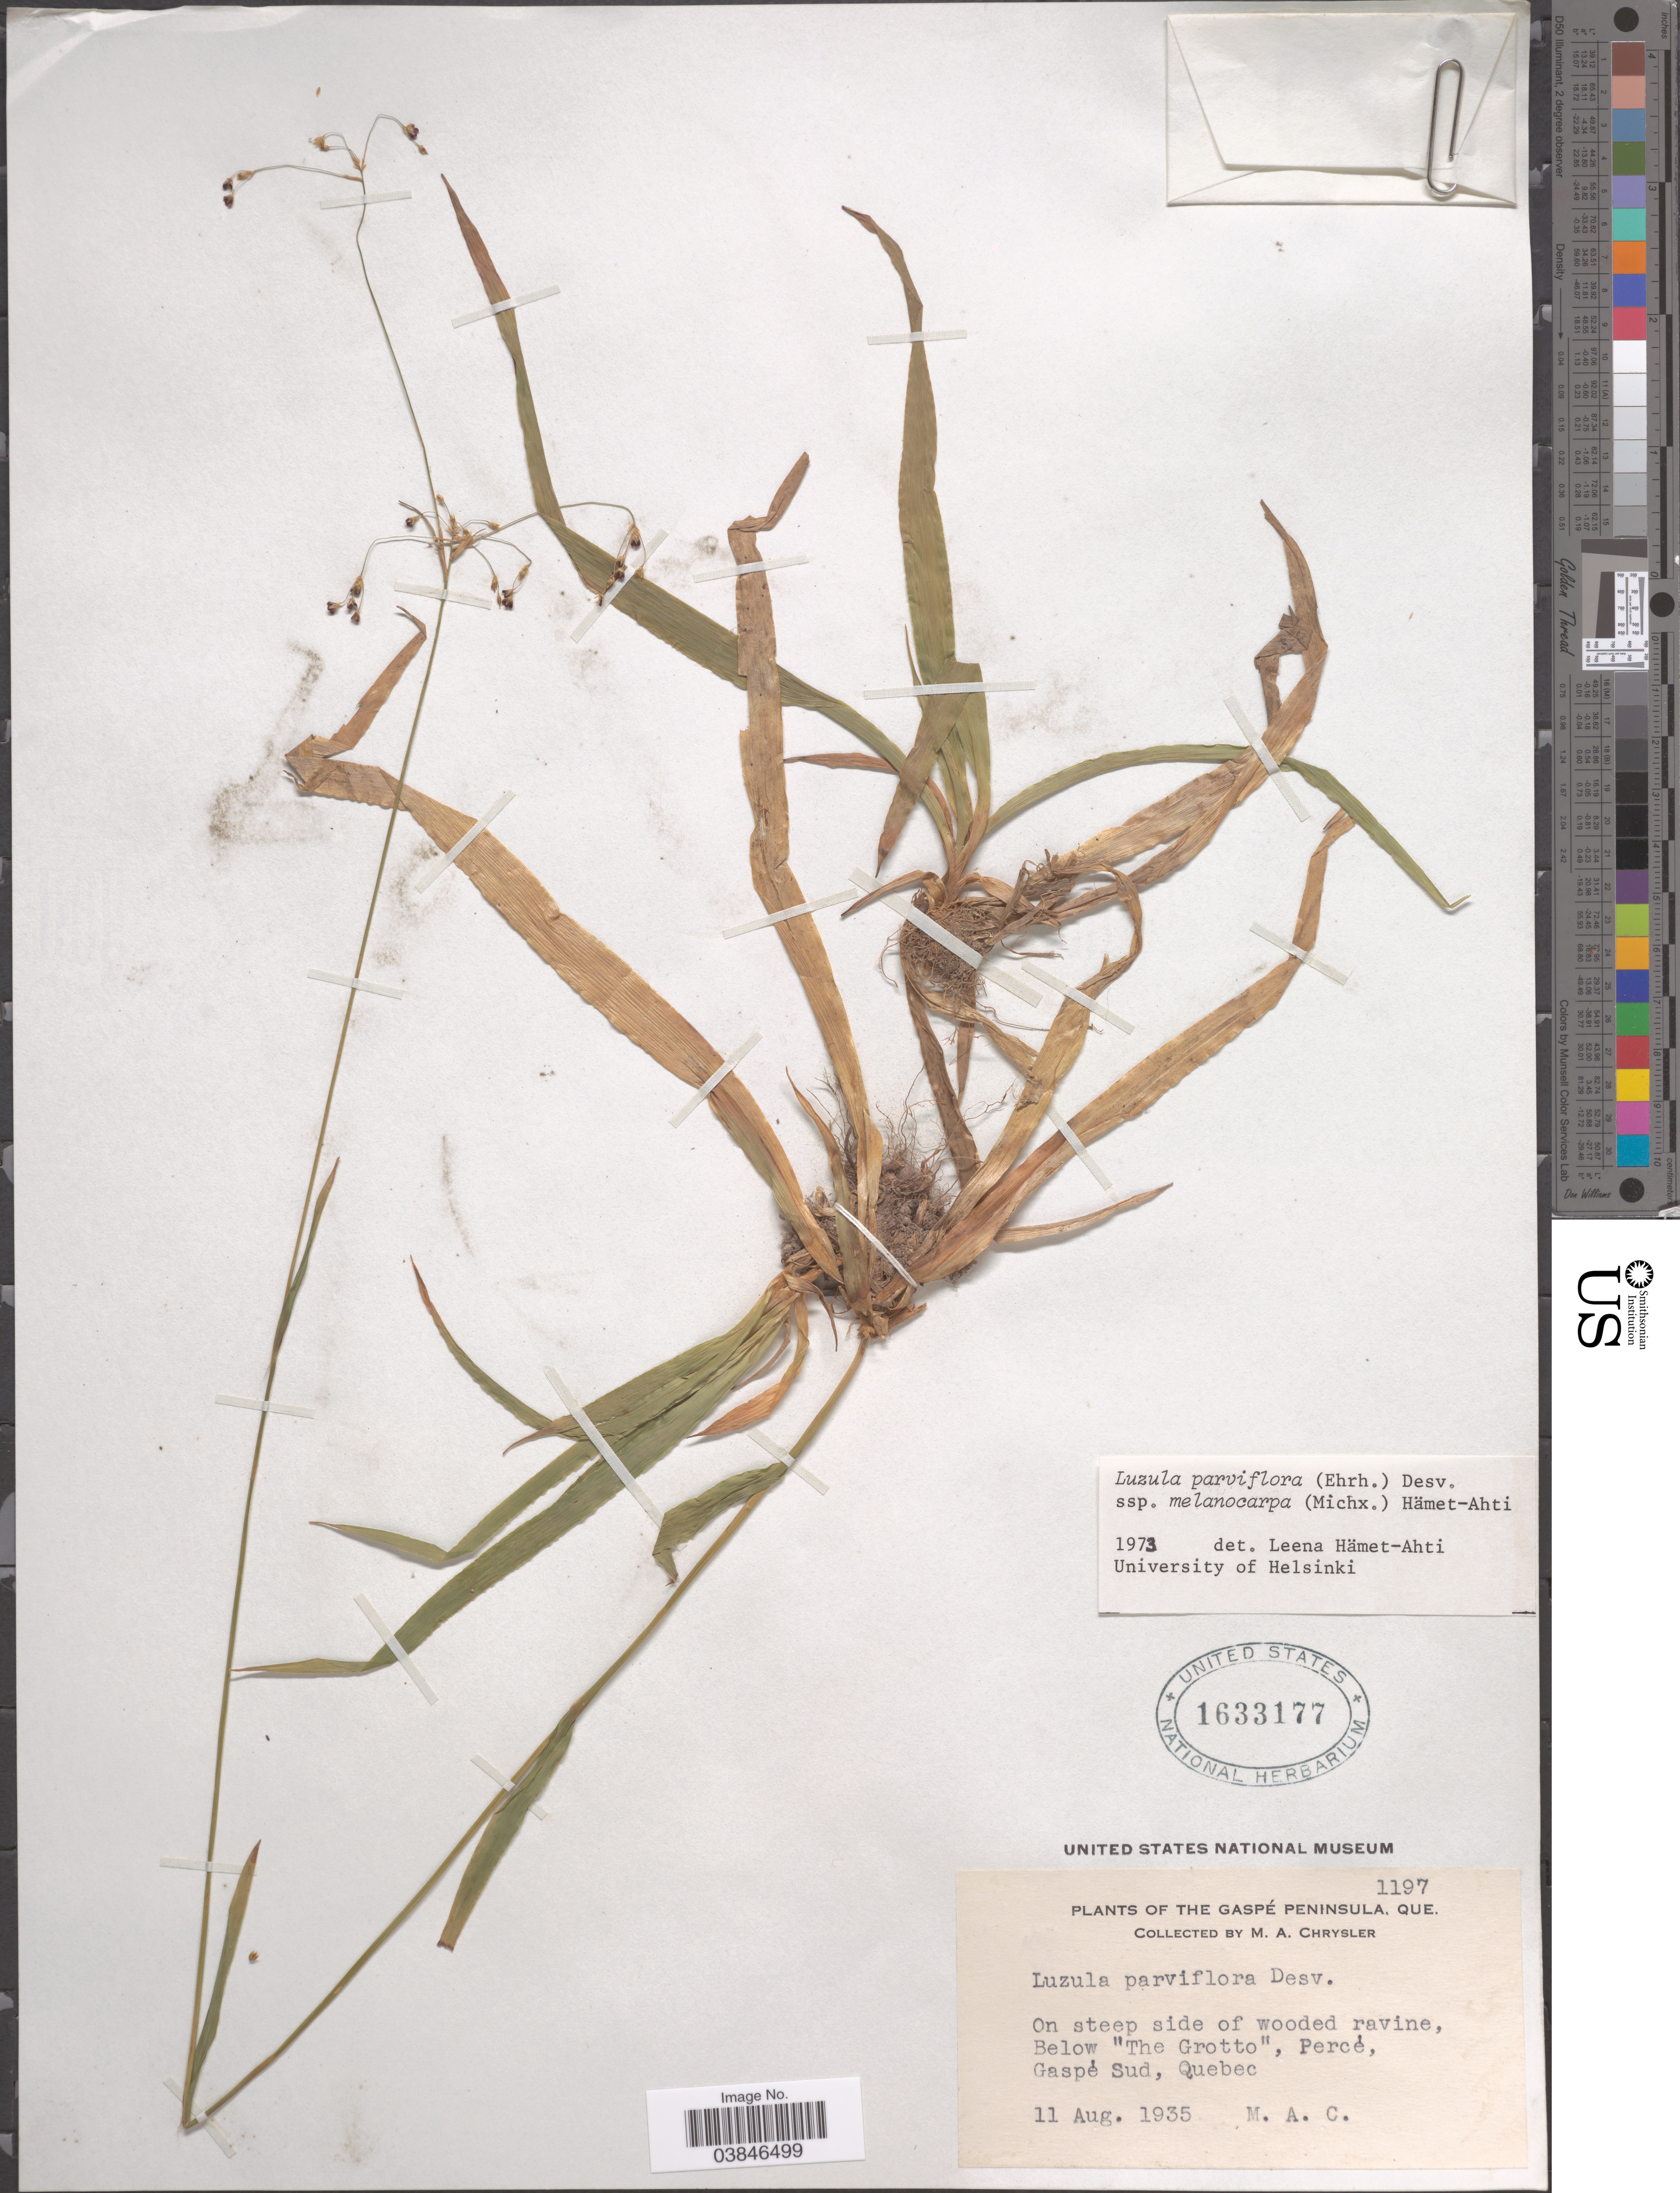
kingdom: Plantae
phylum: Tracheophyta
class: Liliopsida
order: Poales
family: Juncaceae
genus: Luzula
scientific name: Luzula parviflora subsp. melanocarpa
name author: Desv.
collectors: M. Chrysler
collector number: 1197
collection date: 1935-08-11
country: Canada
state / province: Quebec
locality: Gaspé Peninsula. On steep side of wooded ravine, Below 'The Grotto', Percé, Gaspé Sud.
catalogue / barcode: US 1633177